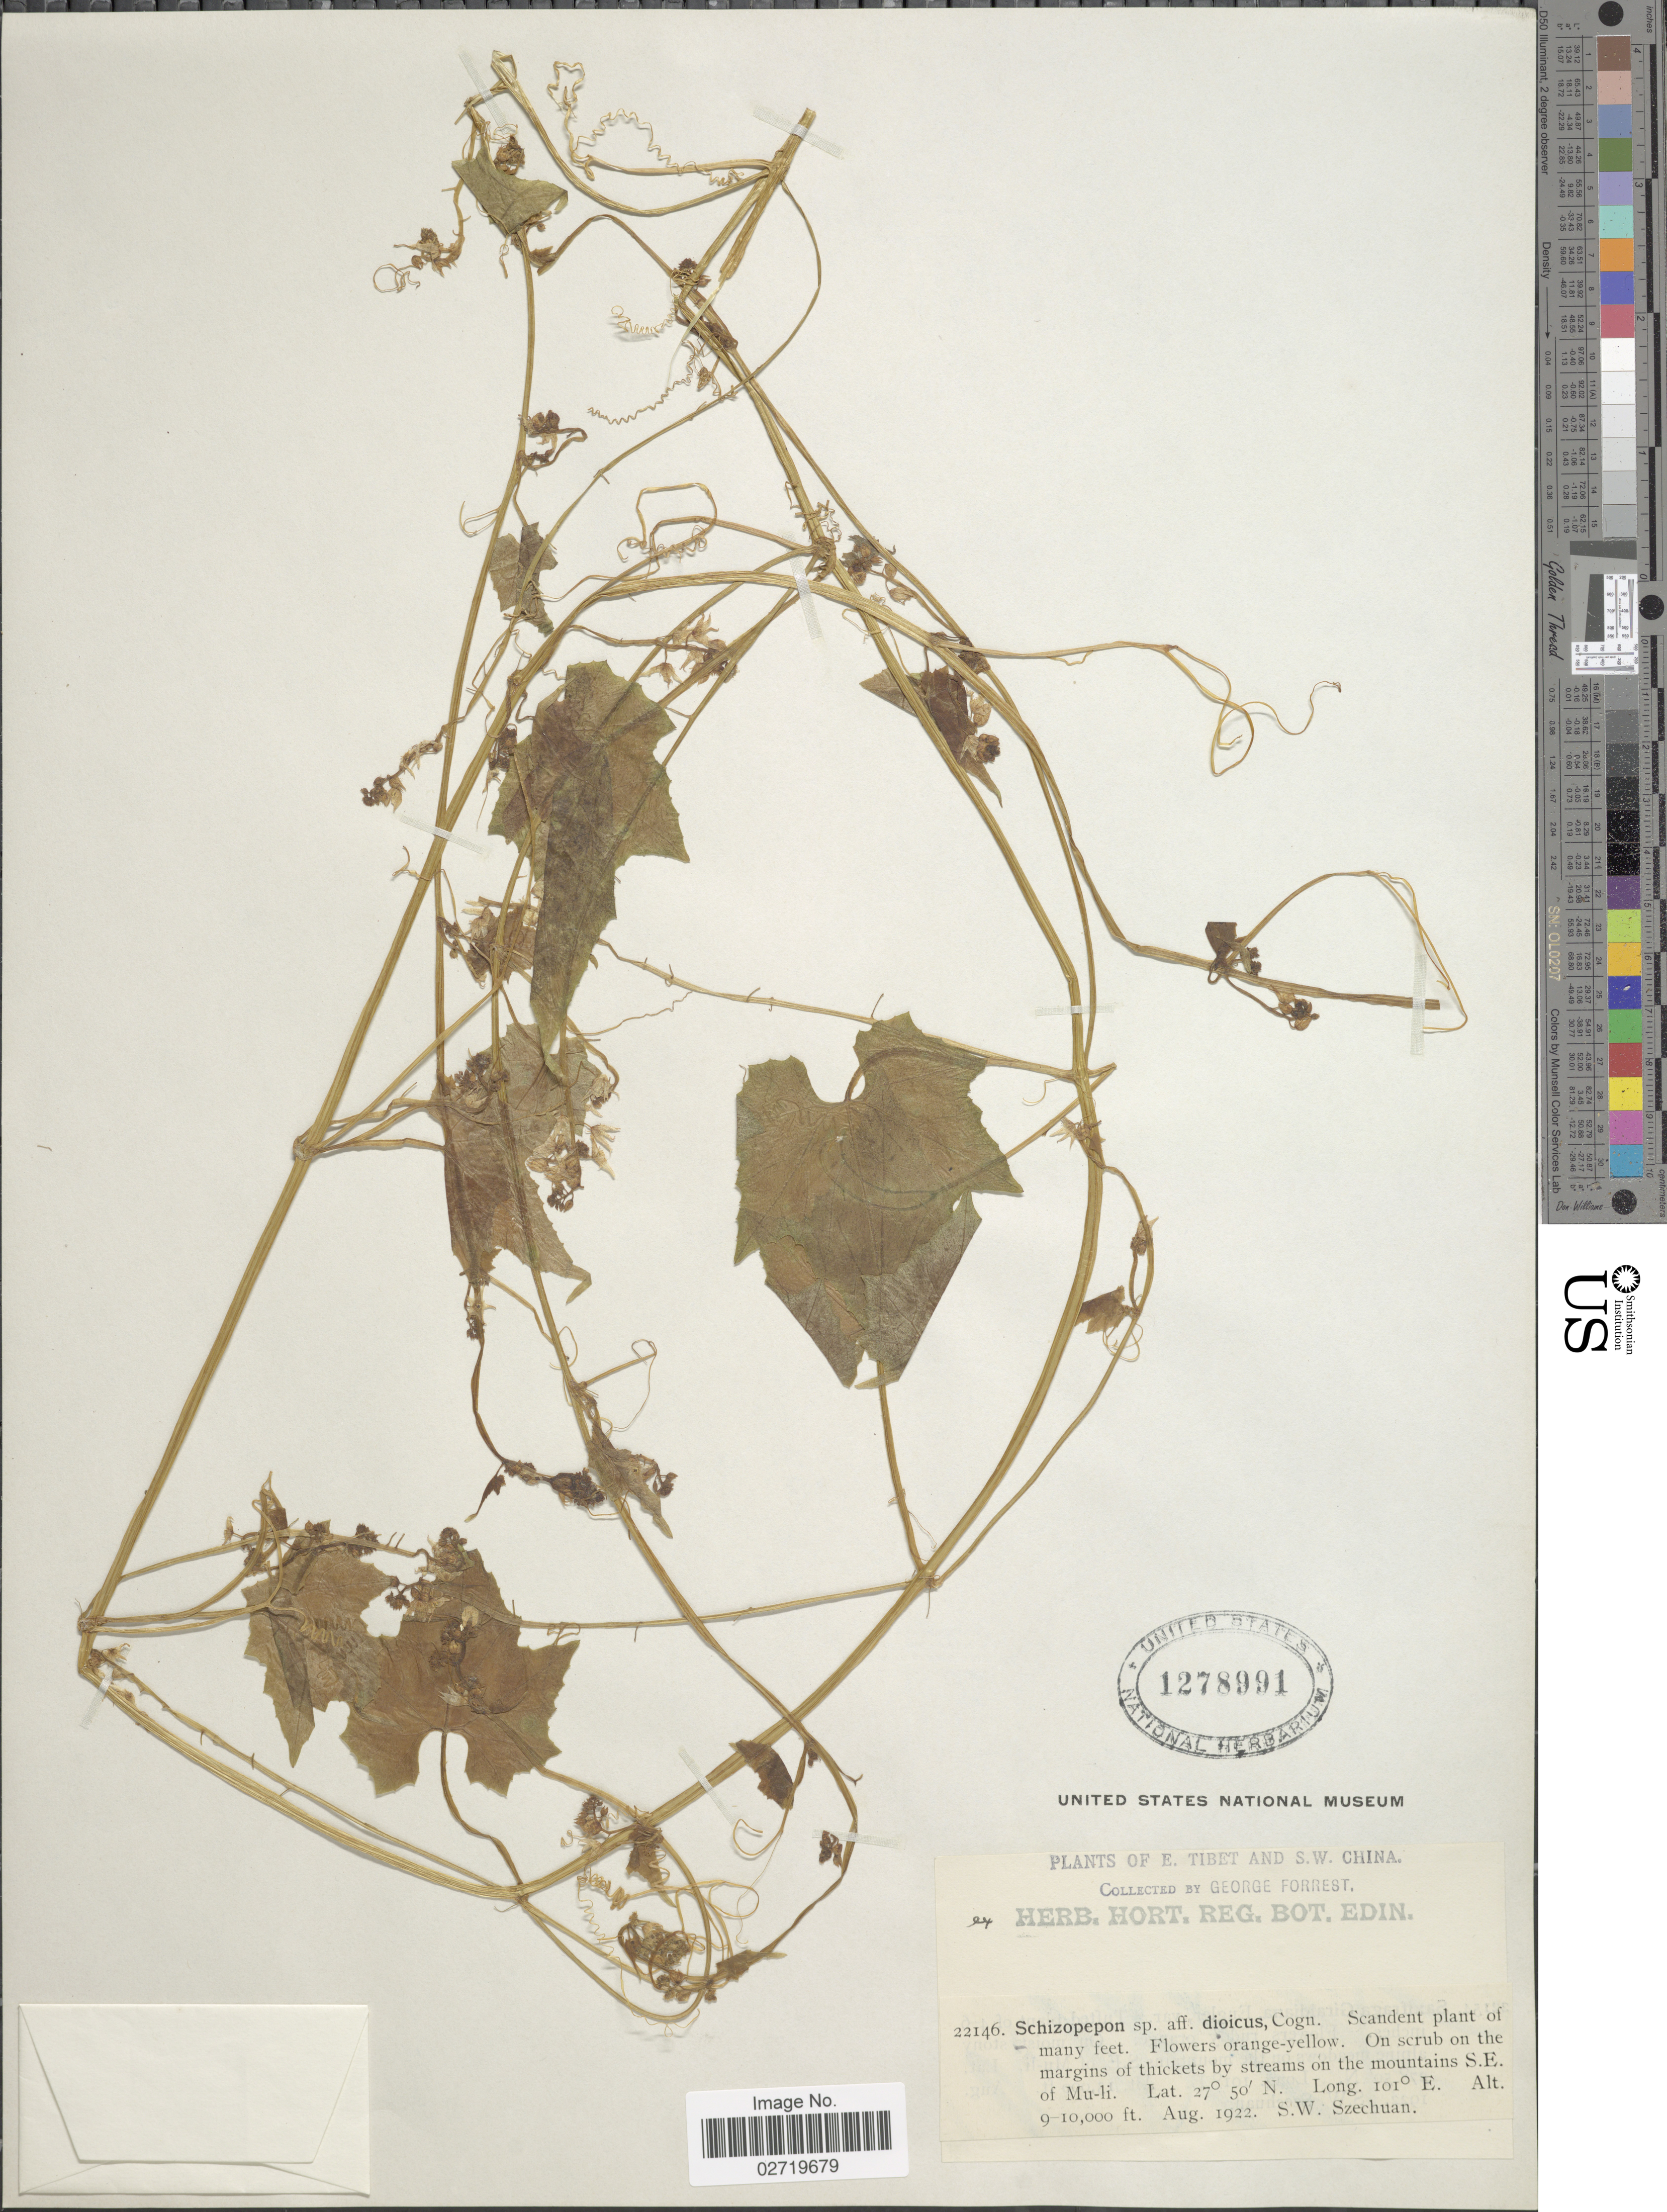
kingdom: Plantae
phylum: Tracheophyta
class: Magnoliopsida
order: Cucurbitales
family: Cucurbitaceae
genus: Schizopepon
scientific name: Schizopepon dioicus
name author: Cogn. ex Oliv.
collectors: G. Forrest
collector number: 22146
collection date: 1922-08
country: China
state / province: Sichuan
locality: On scrub on the margins of thickets by streams on the mountains S.E. of Mu-li, S.W. Szechuan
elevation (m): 2743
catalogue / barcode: US 1278991